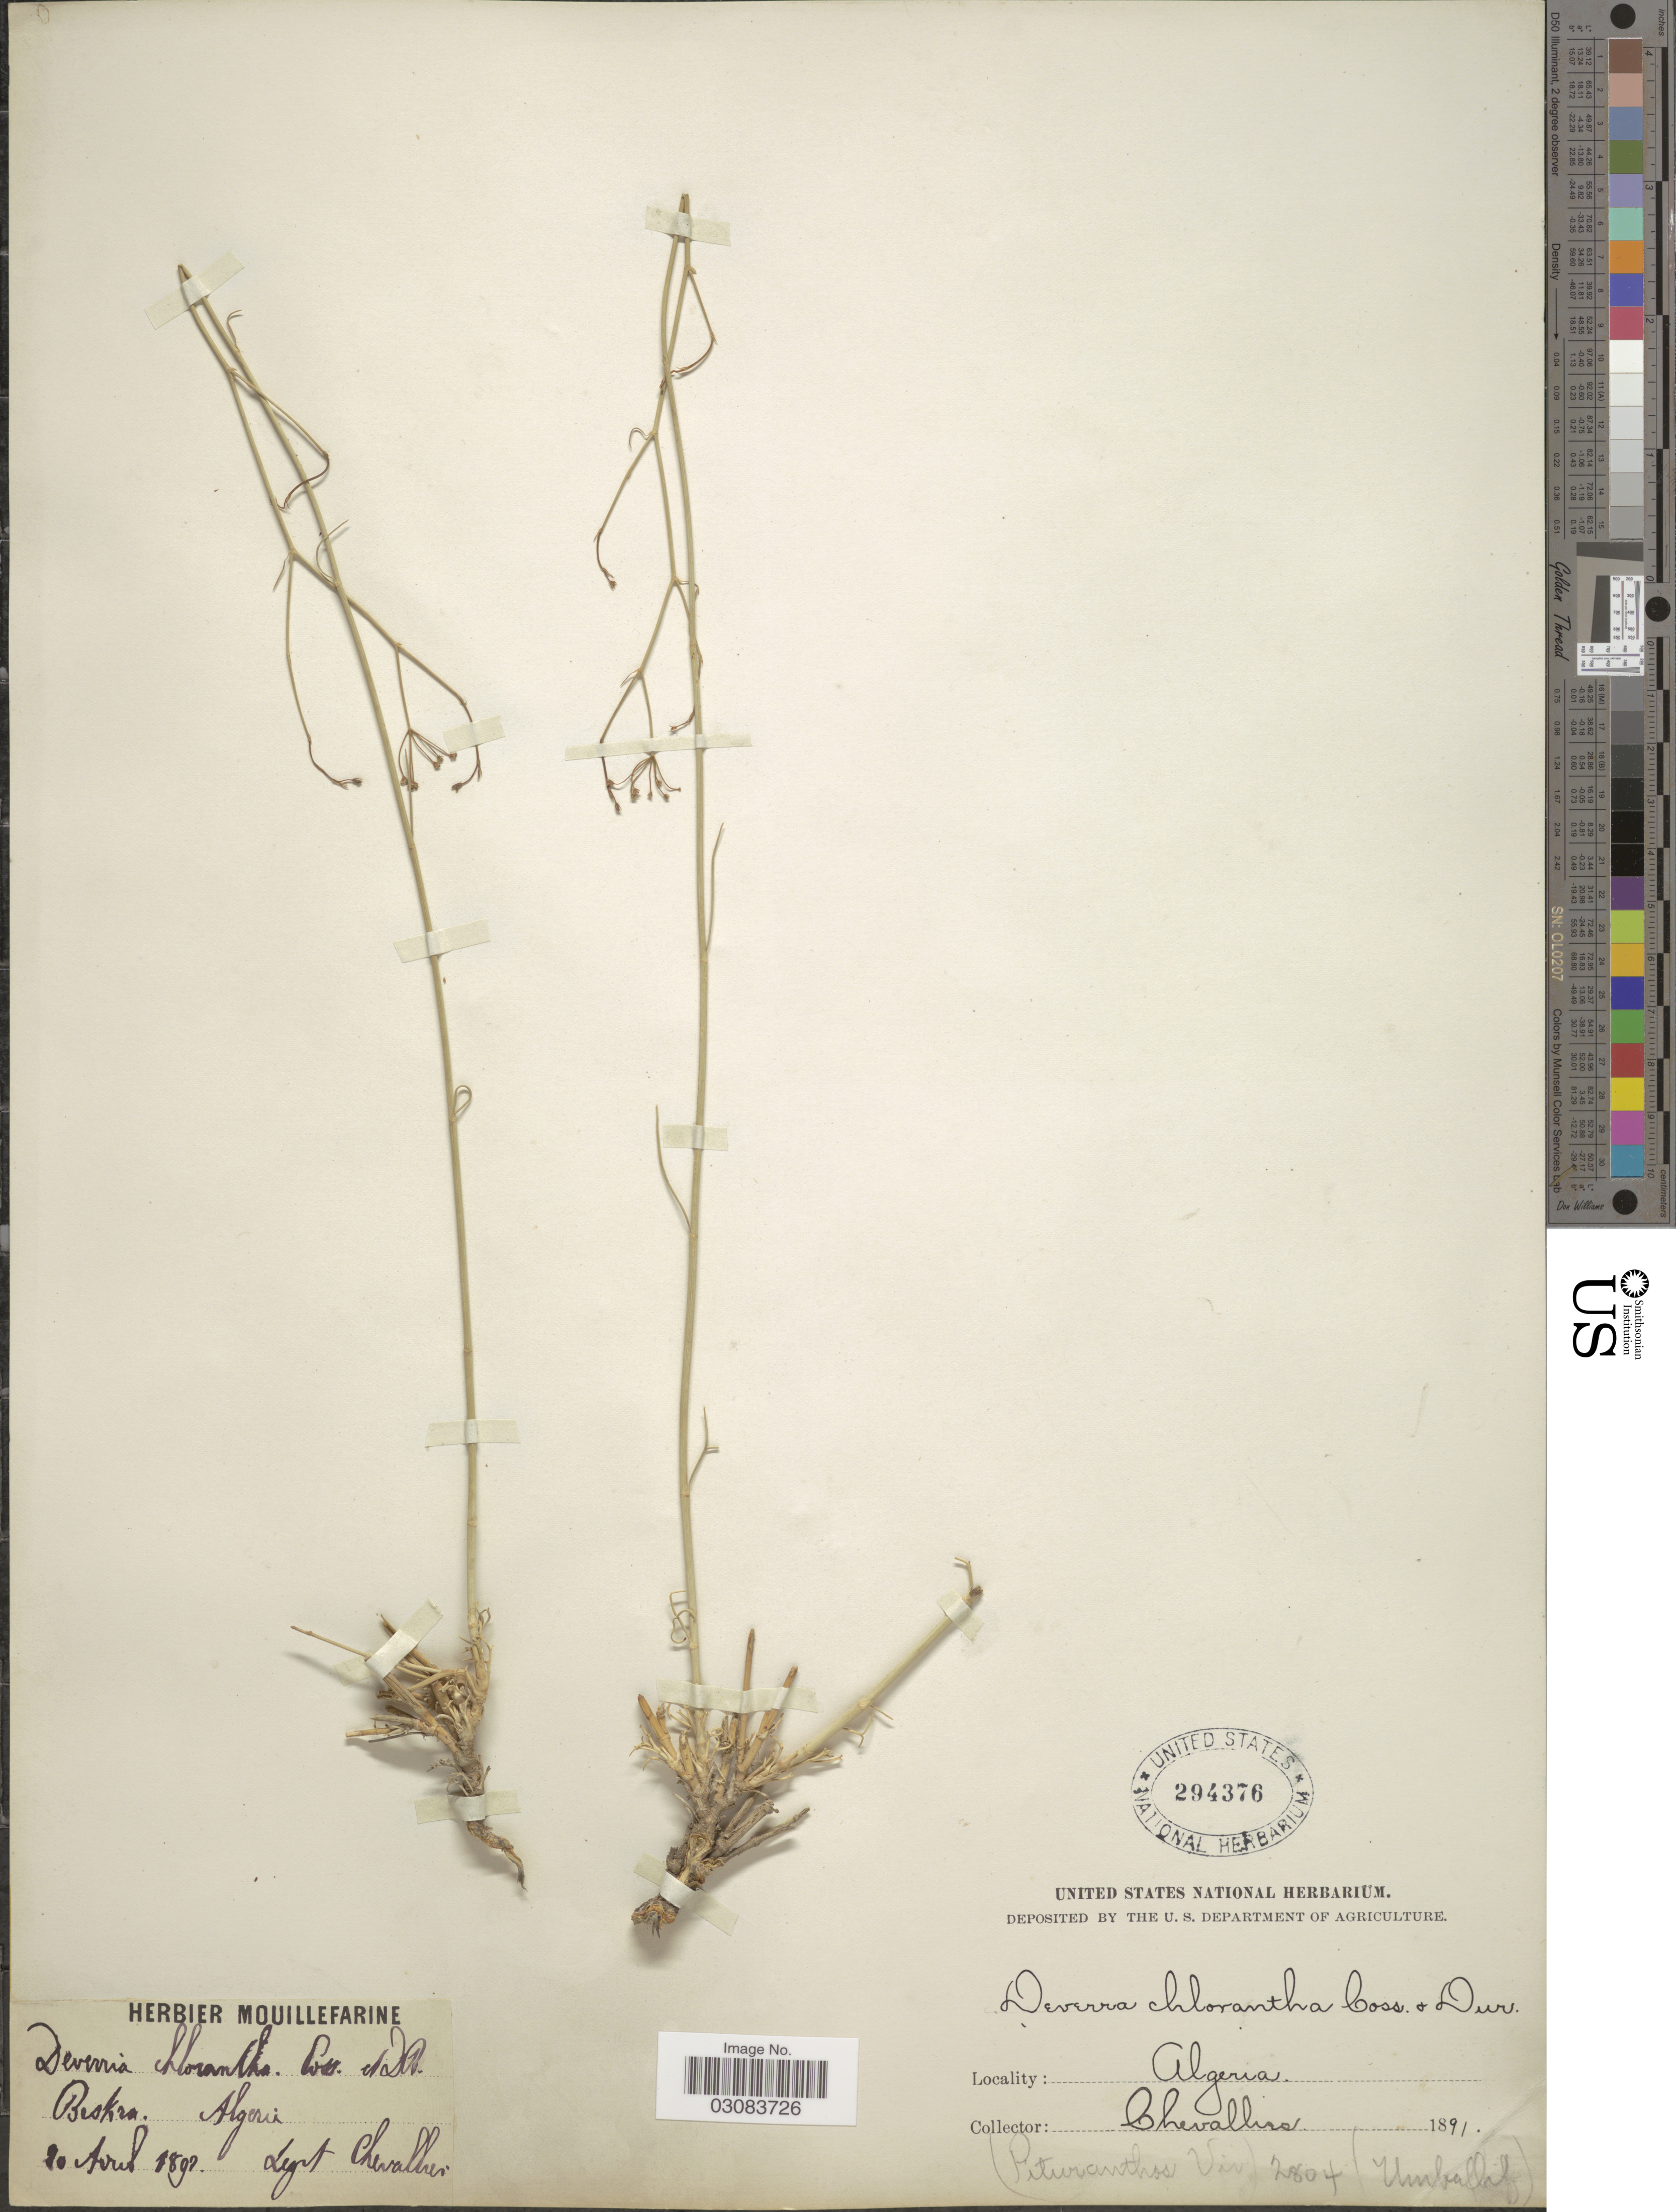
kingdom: Plantae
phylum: Tracheophyta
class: Magnoliopsida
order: Apiales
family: Apiaceae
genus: Deverra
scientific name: Deverra denudata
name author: (Viv.) Pfisterer & Podlech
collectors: L. Chevallier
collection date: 1891-04-20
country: Algeria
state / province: Biskra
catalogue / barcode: US 294376